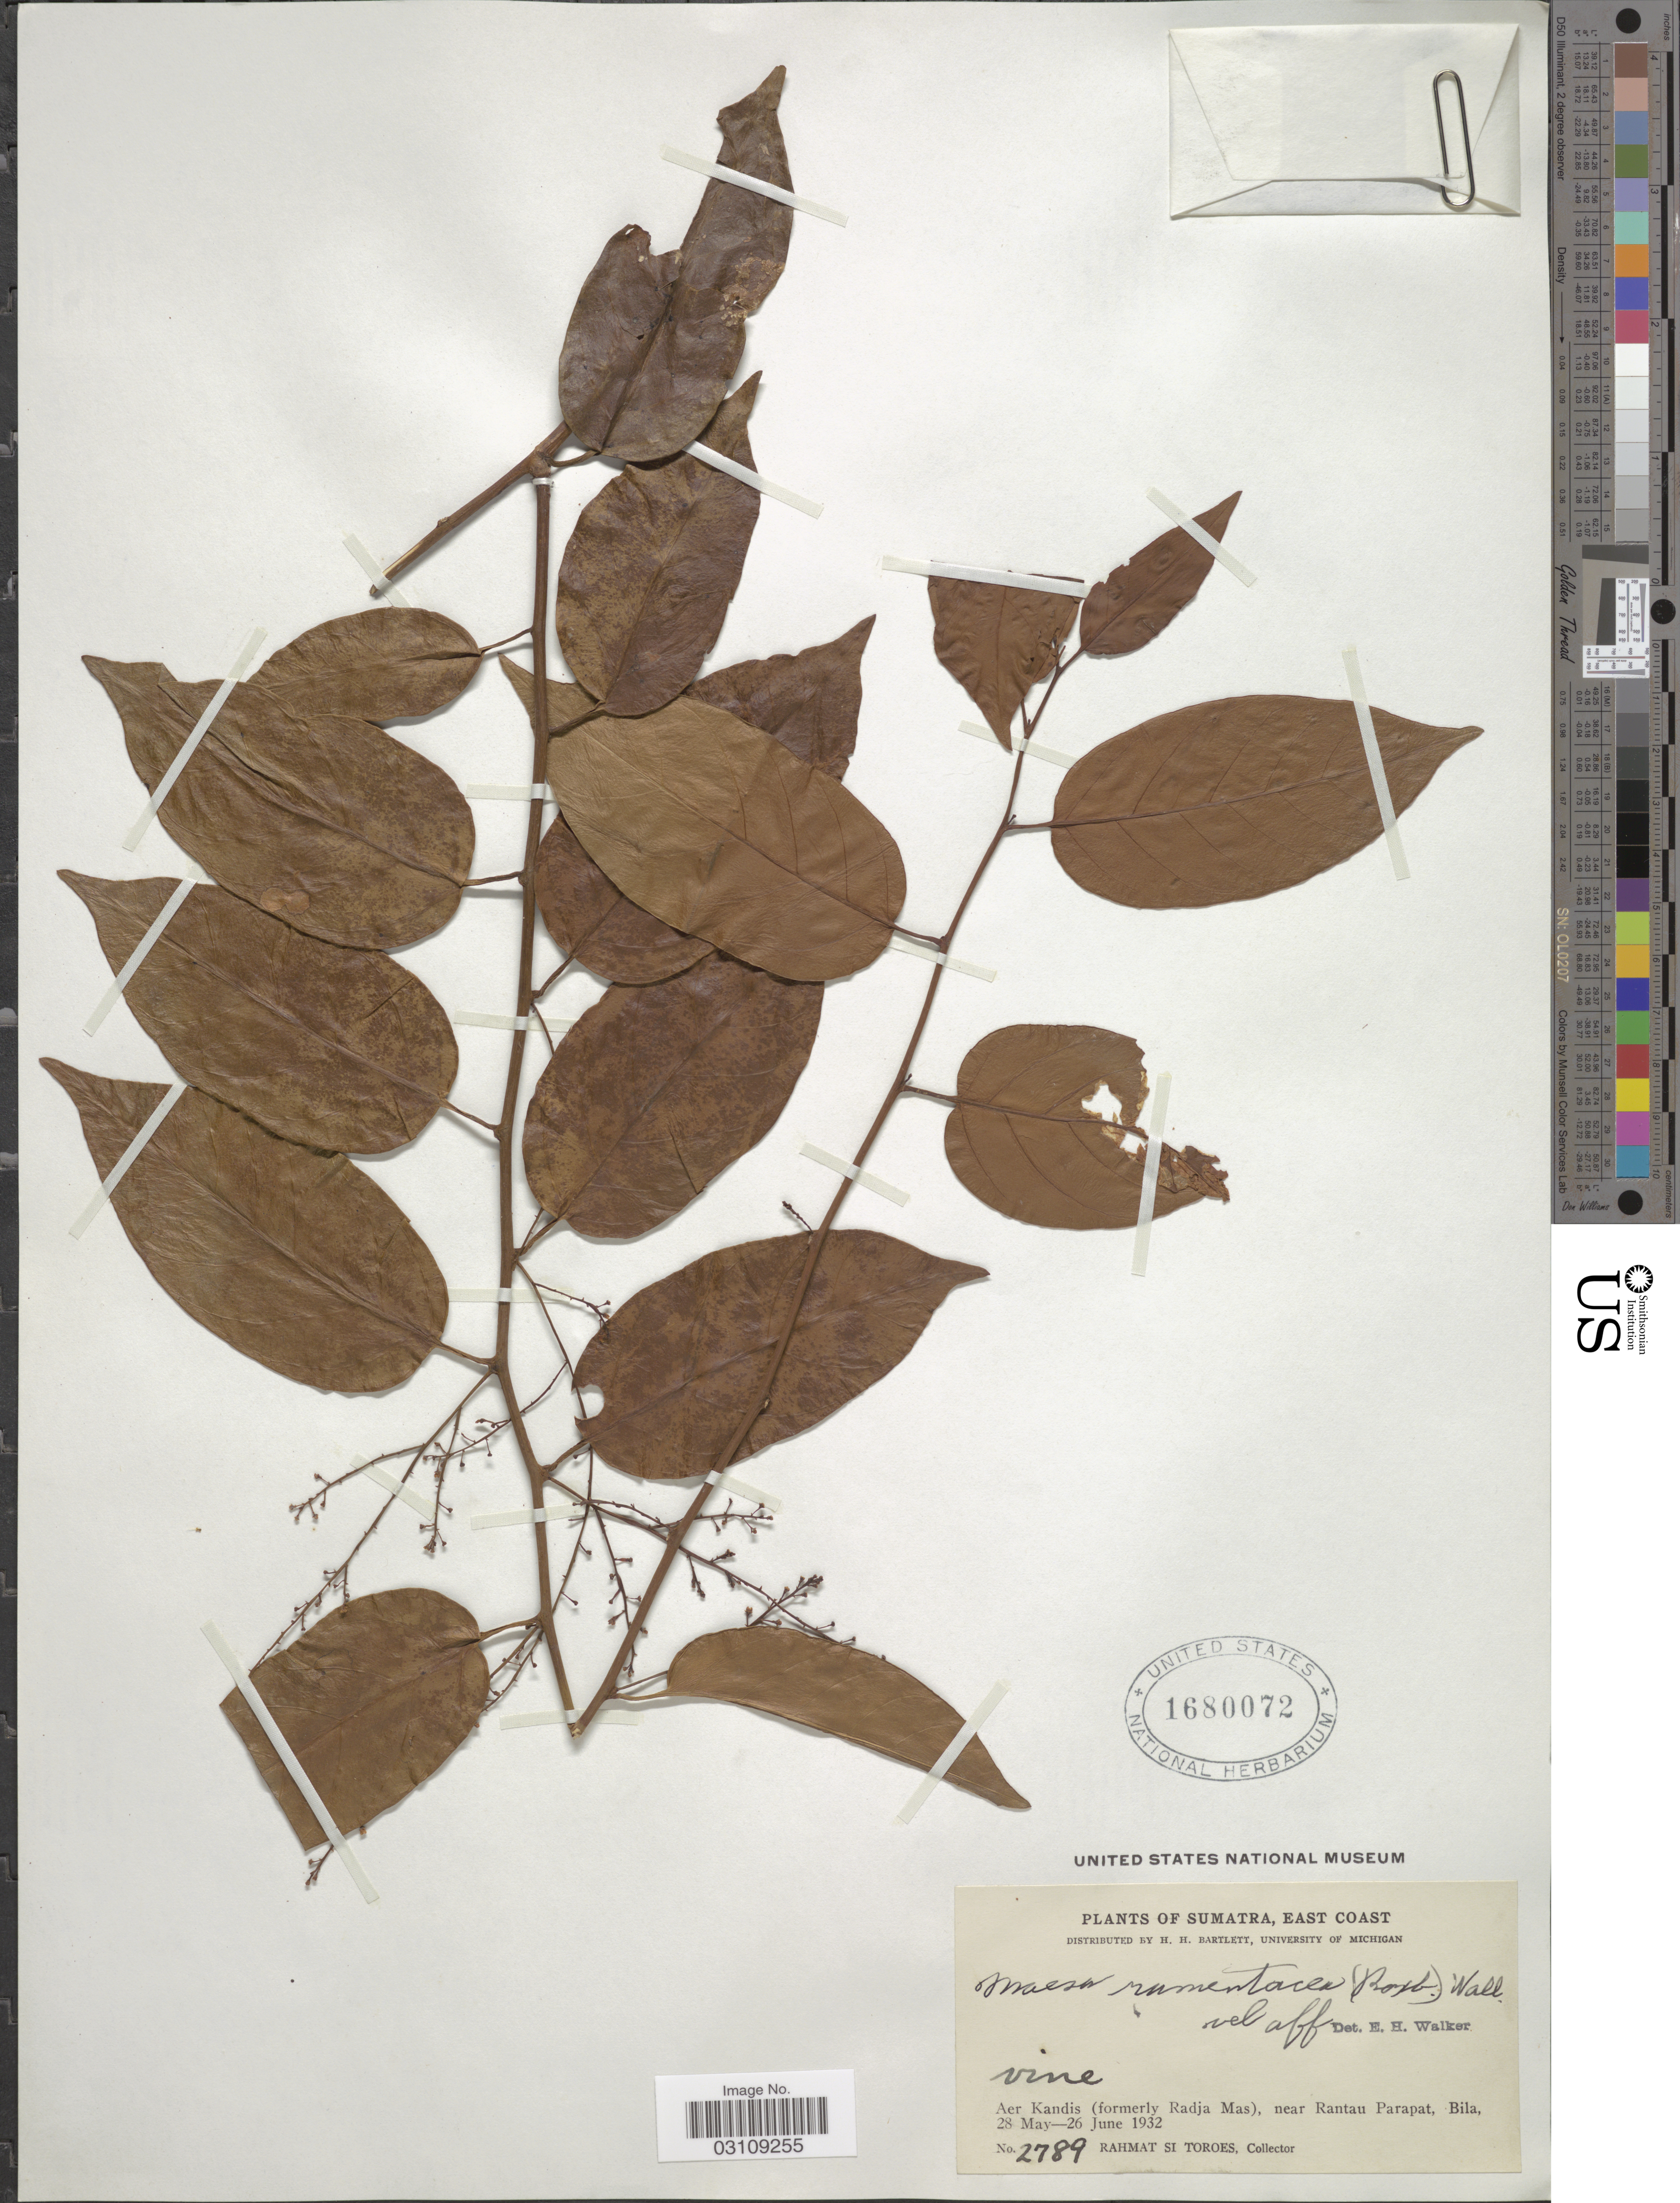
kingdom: Plantae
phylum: Tracheophyta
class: Magnoliopsida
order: Ericales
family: Primulaceae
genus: Maesa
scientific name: Maesa ramentacea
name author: (Roxb.) A. DC.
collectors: Rahmat Si Boeea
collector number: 2789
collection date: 1932-05-28/1932-06-26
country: Indonesia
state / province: Sumatra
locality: East Coast. Aer Kandis (formerly Radja Mas), near Rantau Parapat, Bila.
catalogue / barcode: US 1680072